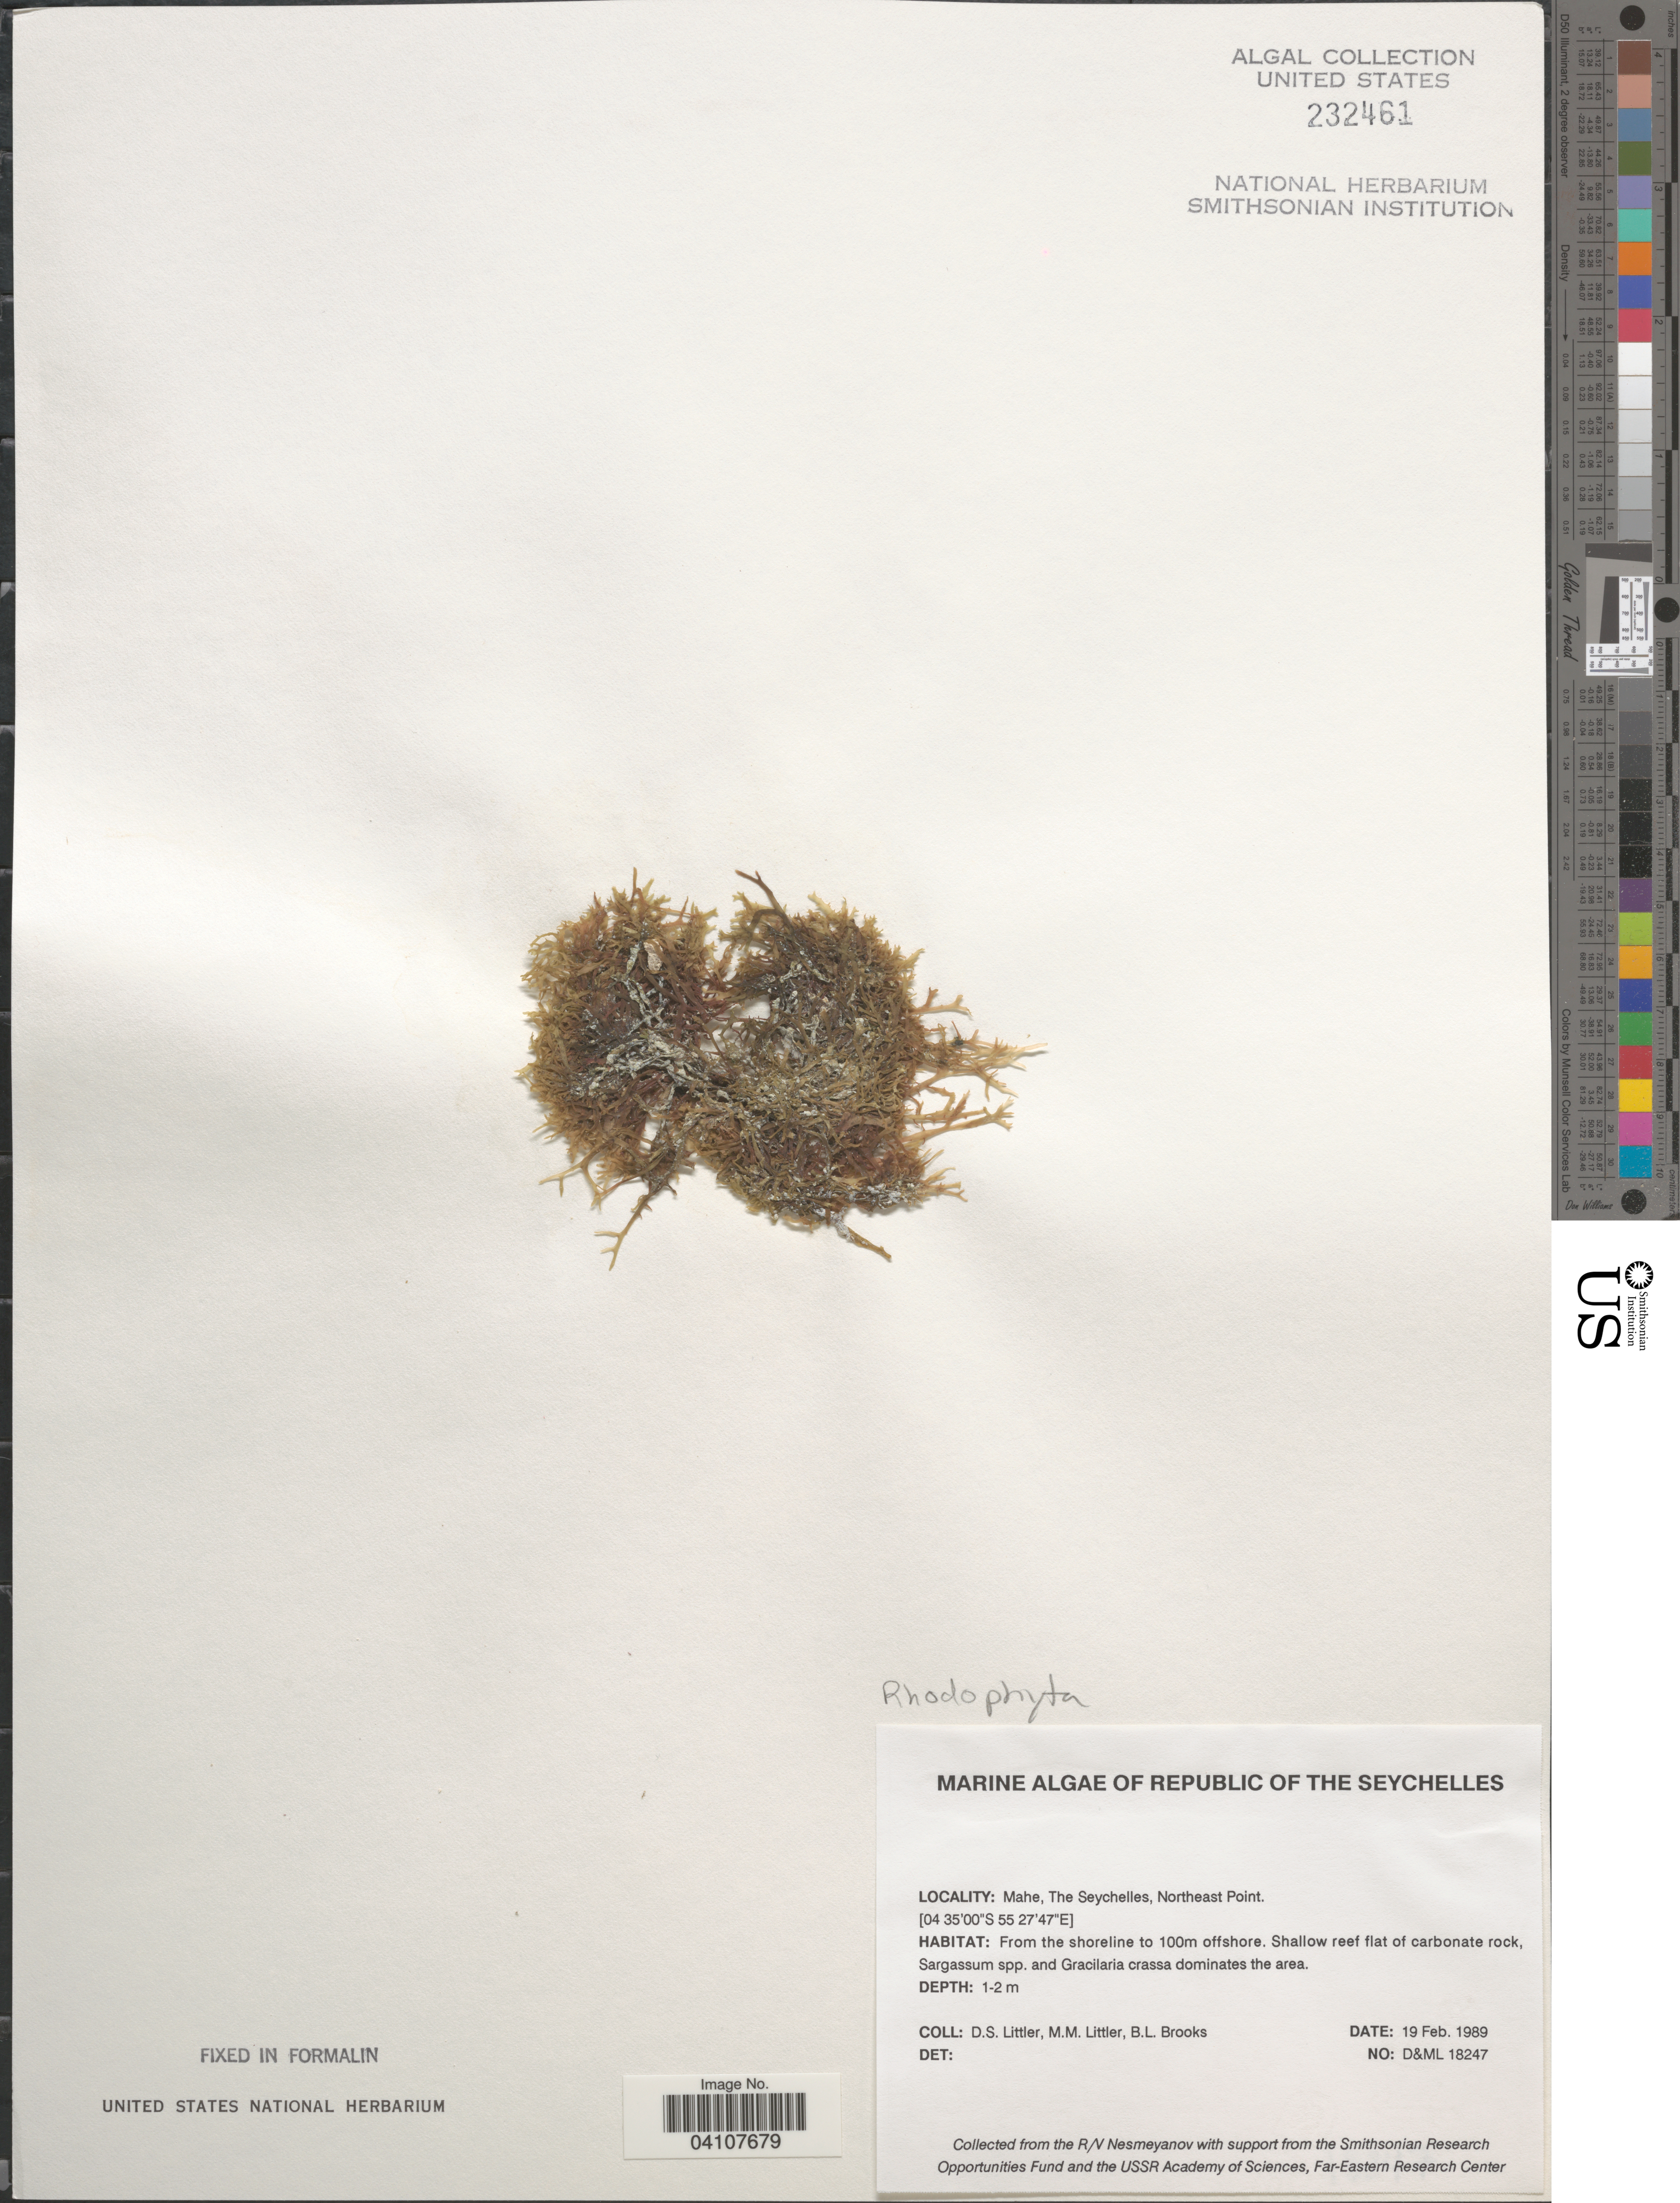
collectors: D. S. Littler & B. Brooks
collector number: D&ML18247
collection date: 1989-02-19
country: Seychelles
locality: Republic of the Seychelles. Mahe, Northeast Point. From the shoreline to 100m offshore.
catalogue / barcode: US 232461